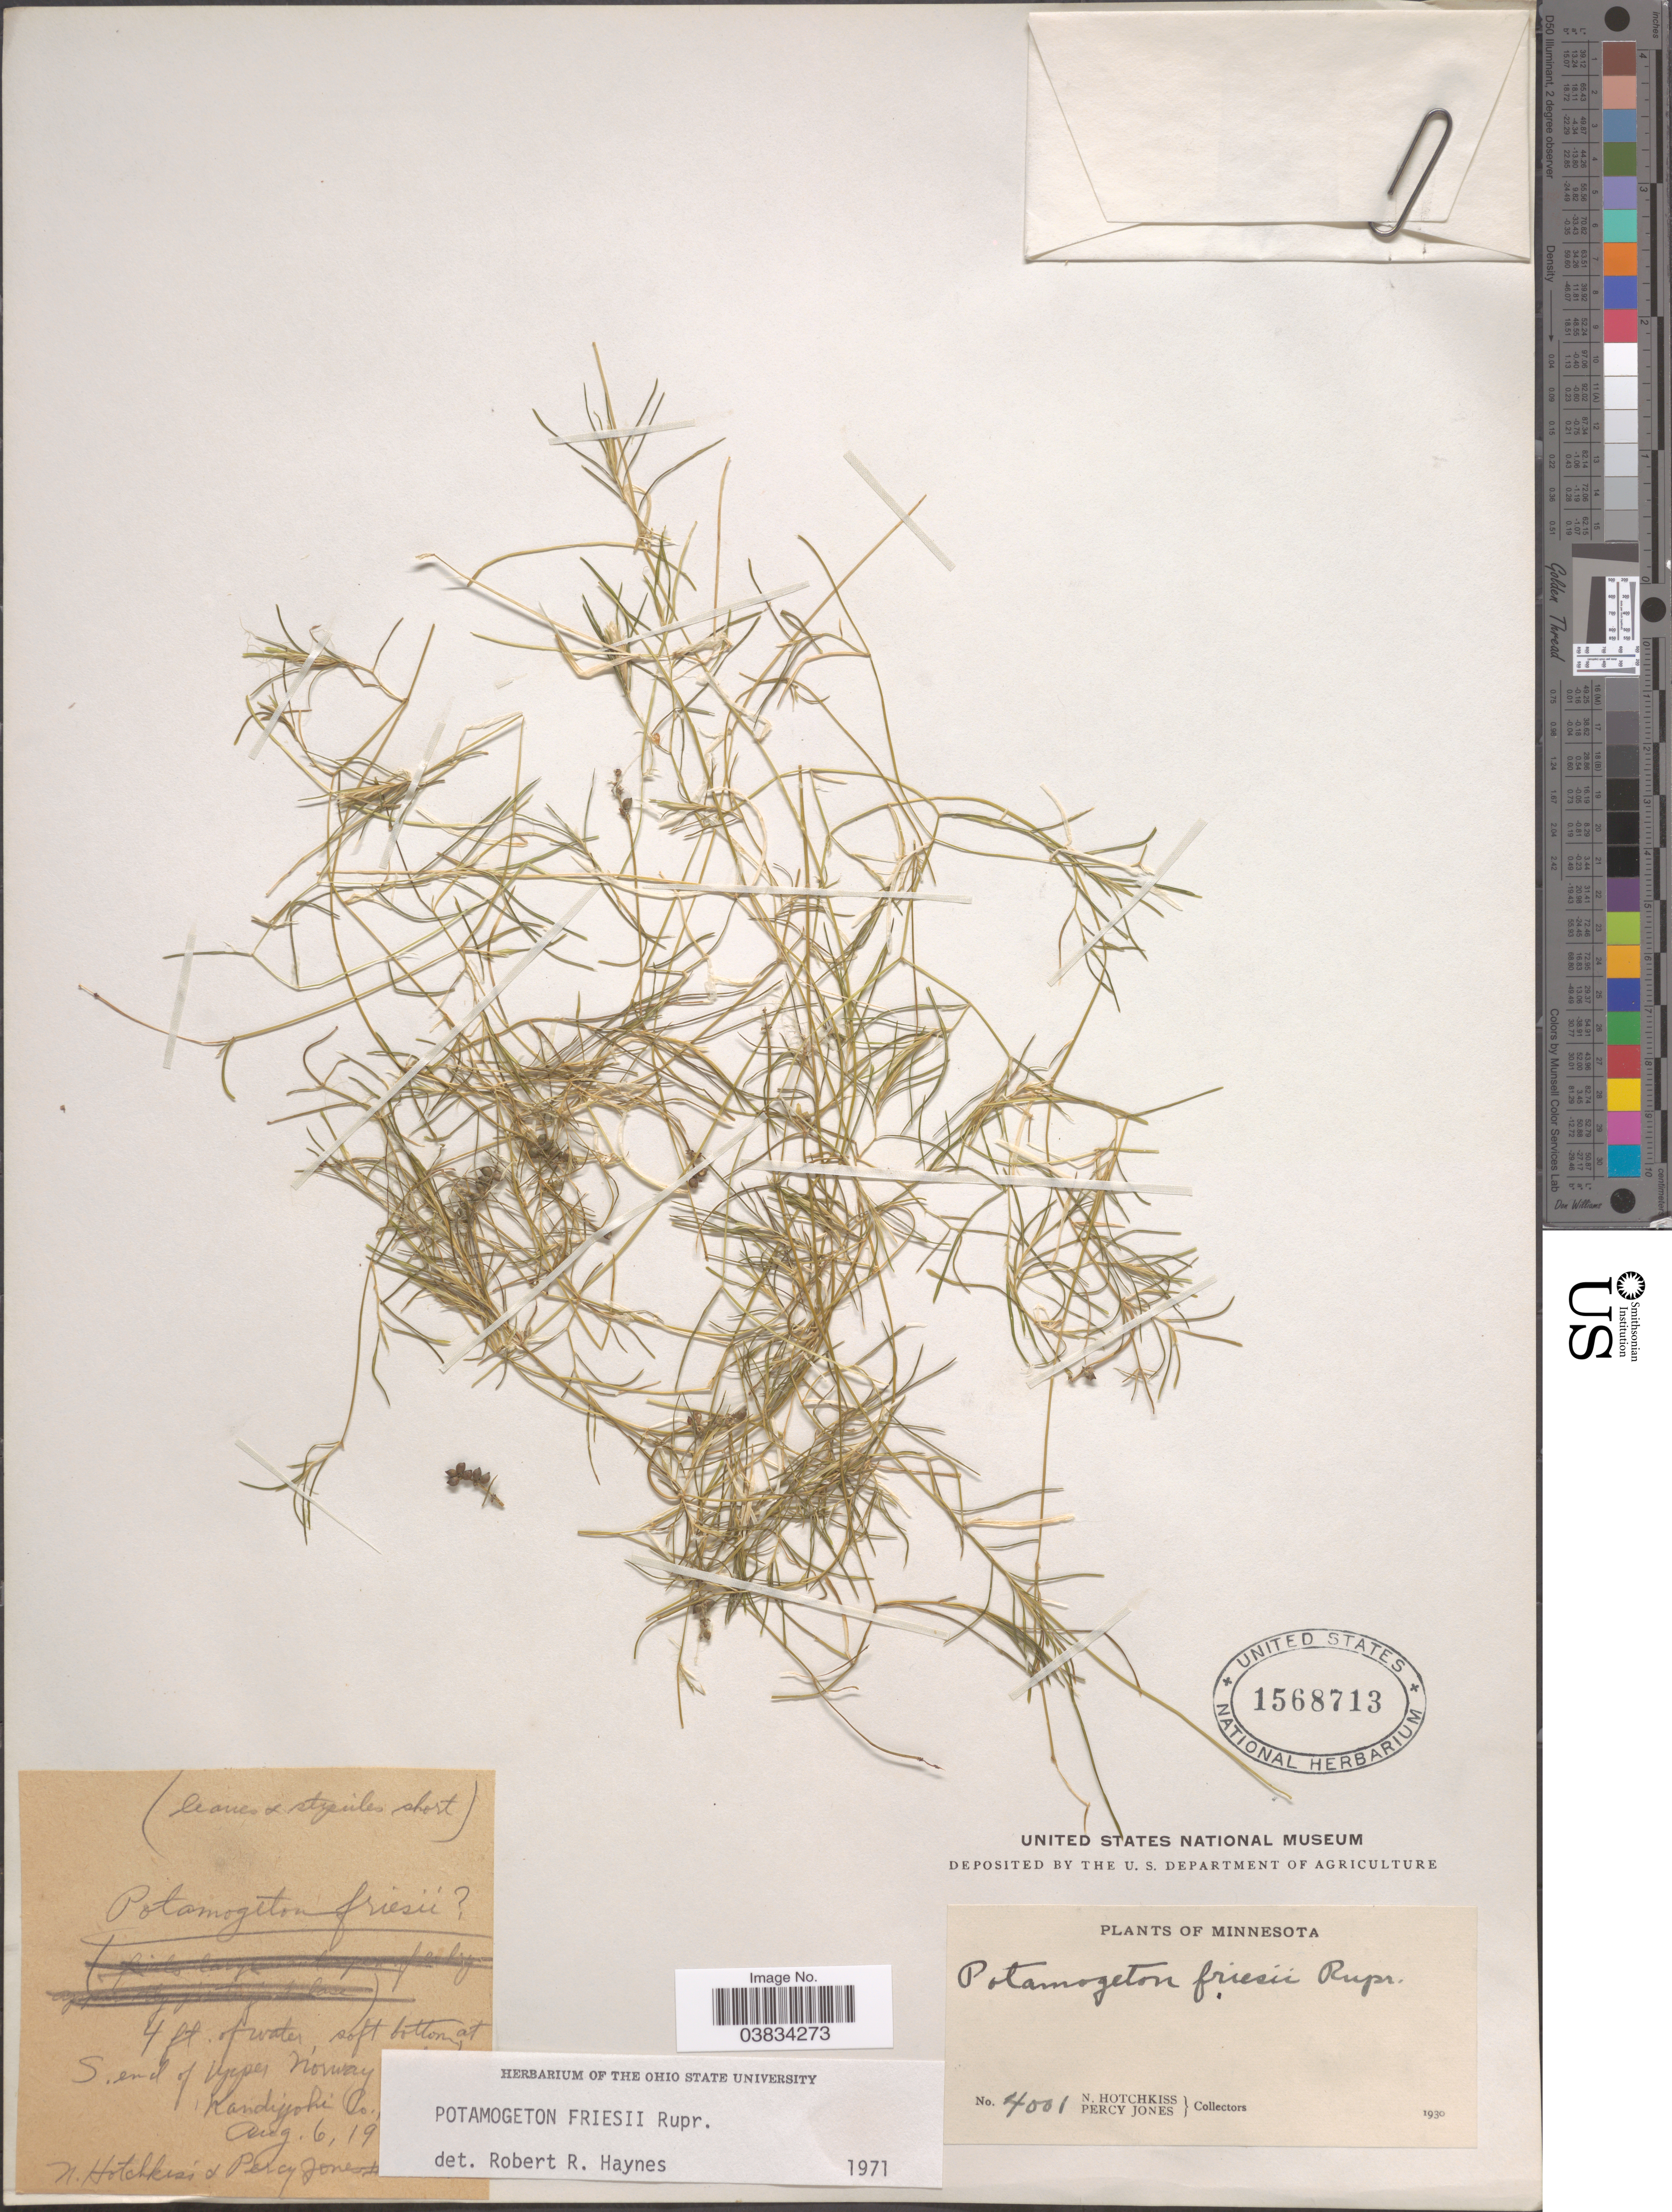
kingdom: Plantae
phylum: Tracheophyta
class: Liliopsida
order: Alismatales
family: Potamogetonaceae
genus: Potamogeton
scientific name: Potamogeton friesii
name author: Rupr.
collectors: N. Hotchkiss & P. Jones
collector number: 4001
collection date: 1930-08-06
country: United States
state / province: Minnesota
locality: S. end of Upper Norway, Kandiyoki Co.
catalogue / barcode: US 1568713